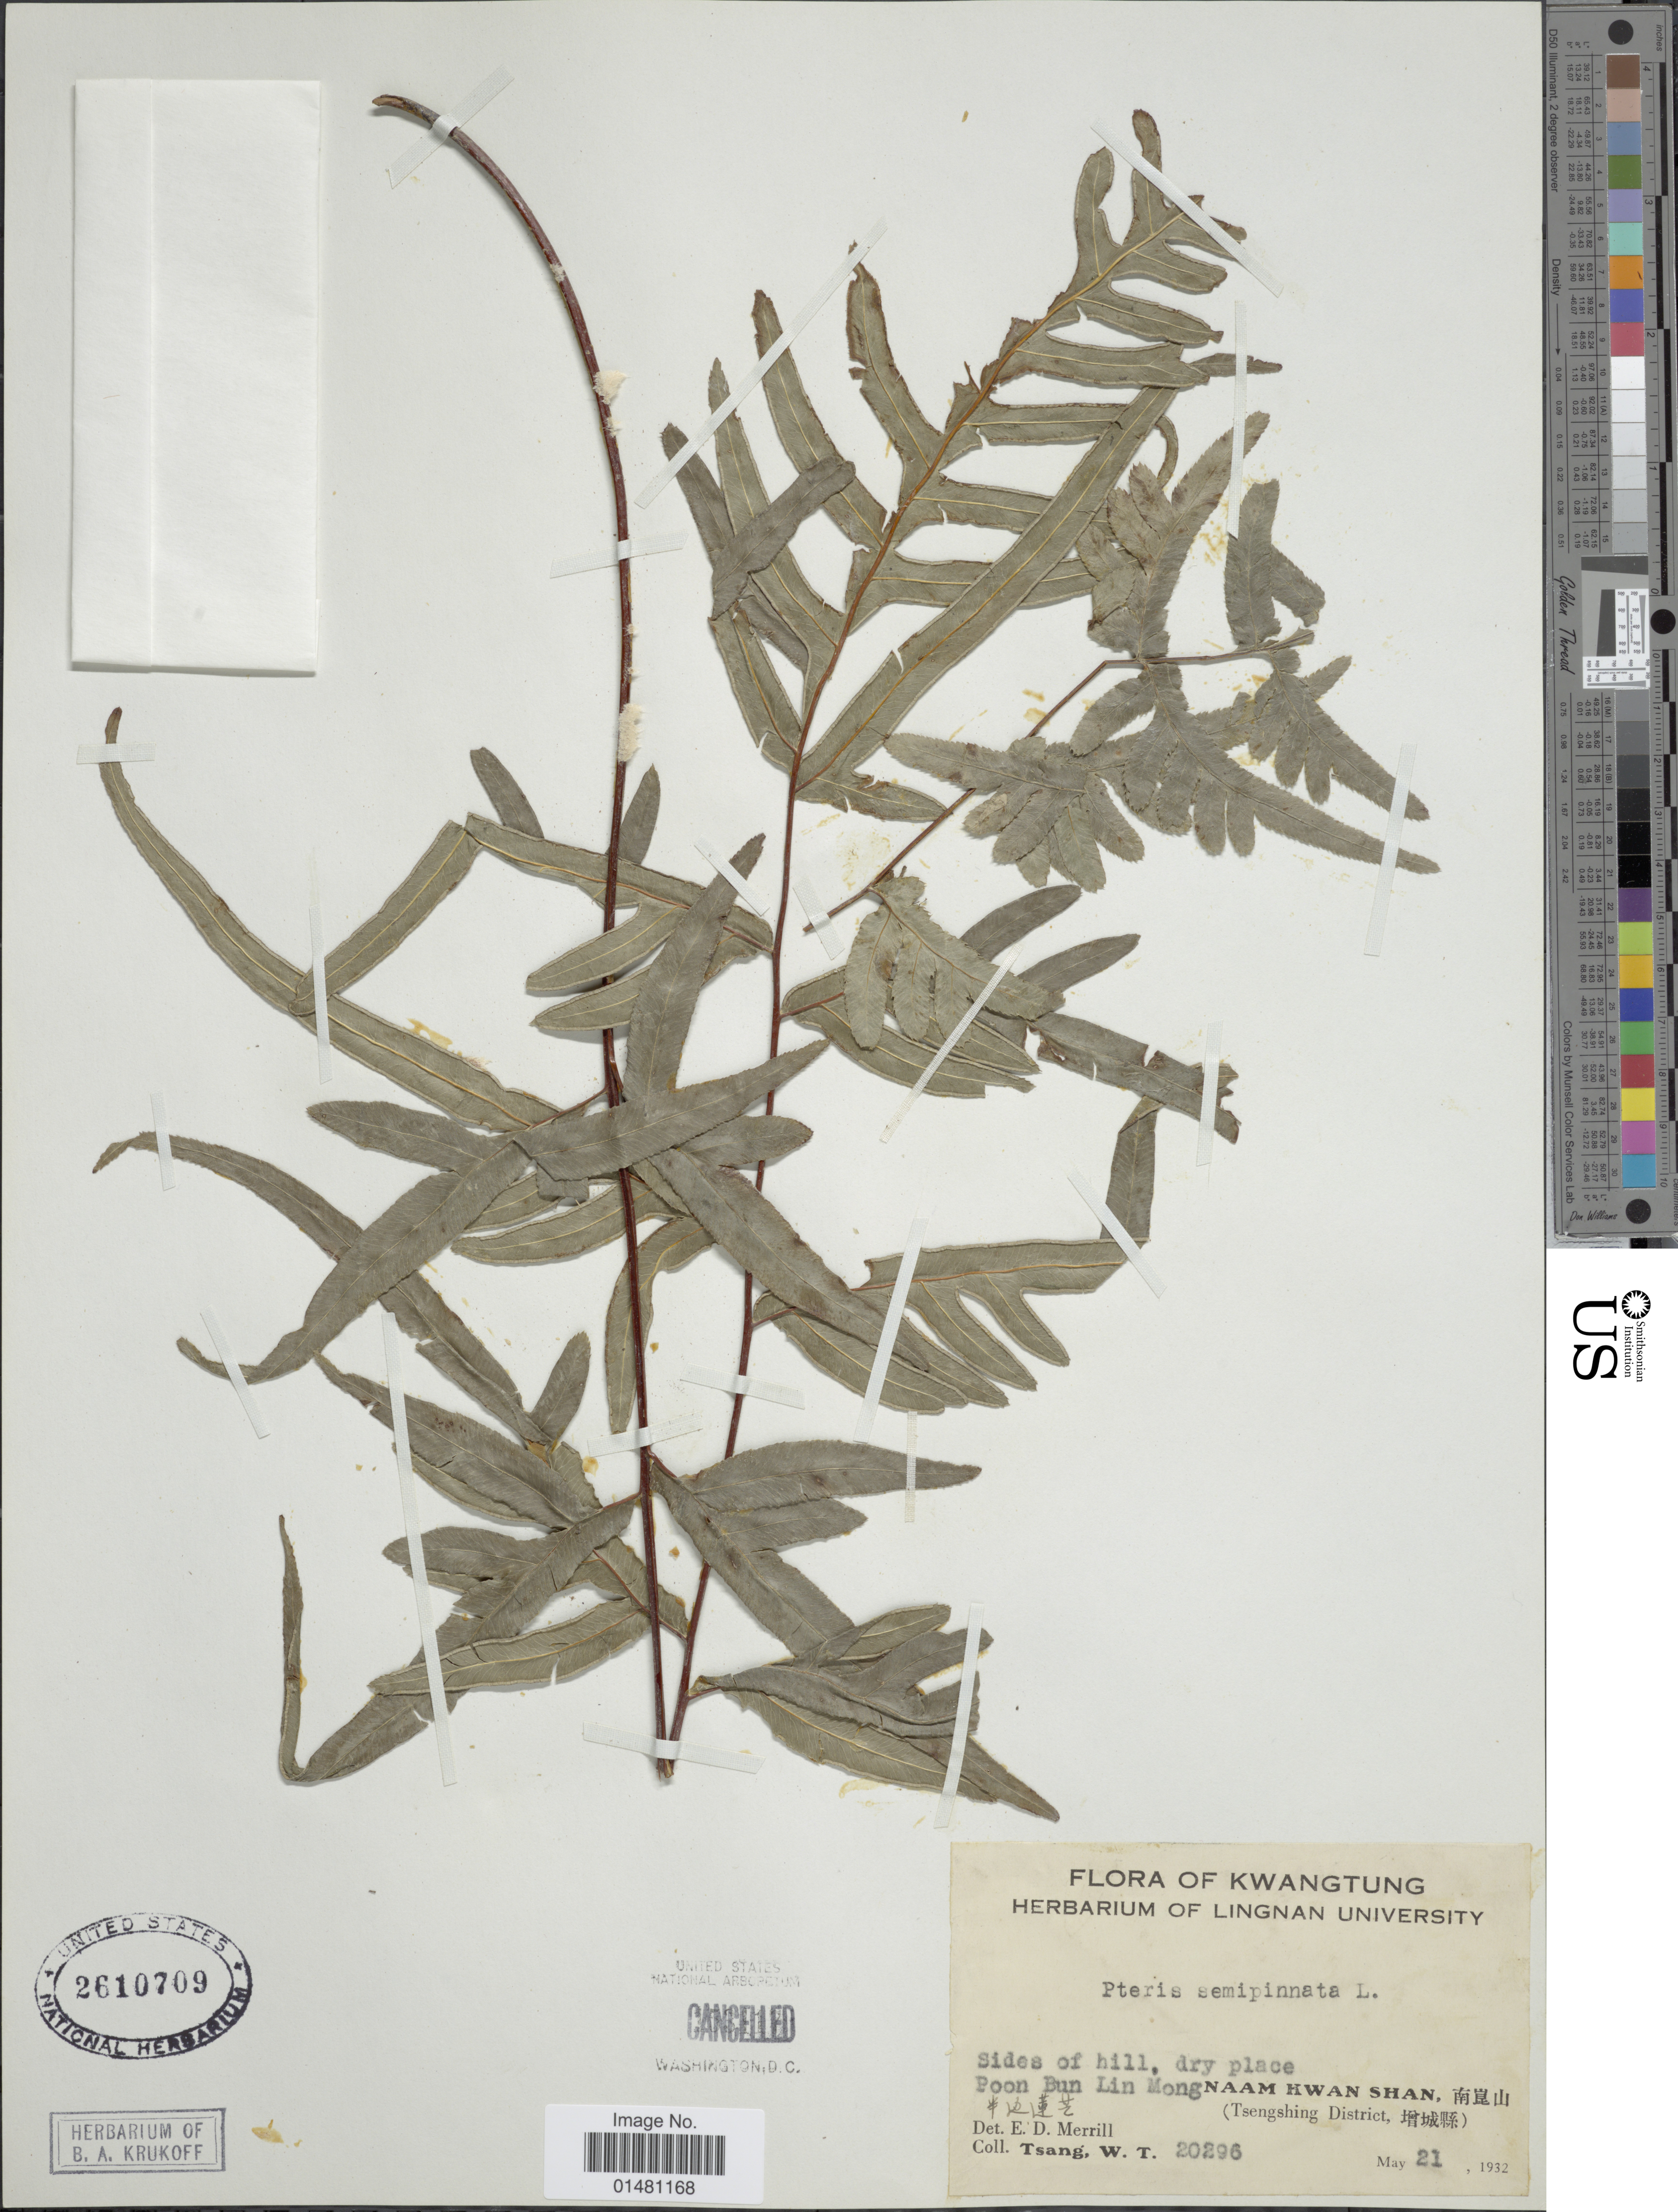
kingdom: Plantae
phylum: Tracheophyta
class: Polypodiopsida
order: Polypodiales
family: Pteridaceae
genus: Pteris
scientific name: Pteris semipinnata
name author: L.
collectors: W. T. Tsang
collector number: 20296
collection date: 1932-05-21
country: China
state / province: Guangdong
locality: Kwangtung, Poon Bun Lin Mong, Naam Kwan Shan, X, (Tsengshing District, X)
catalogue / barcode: US 2610709